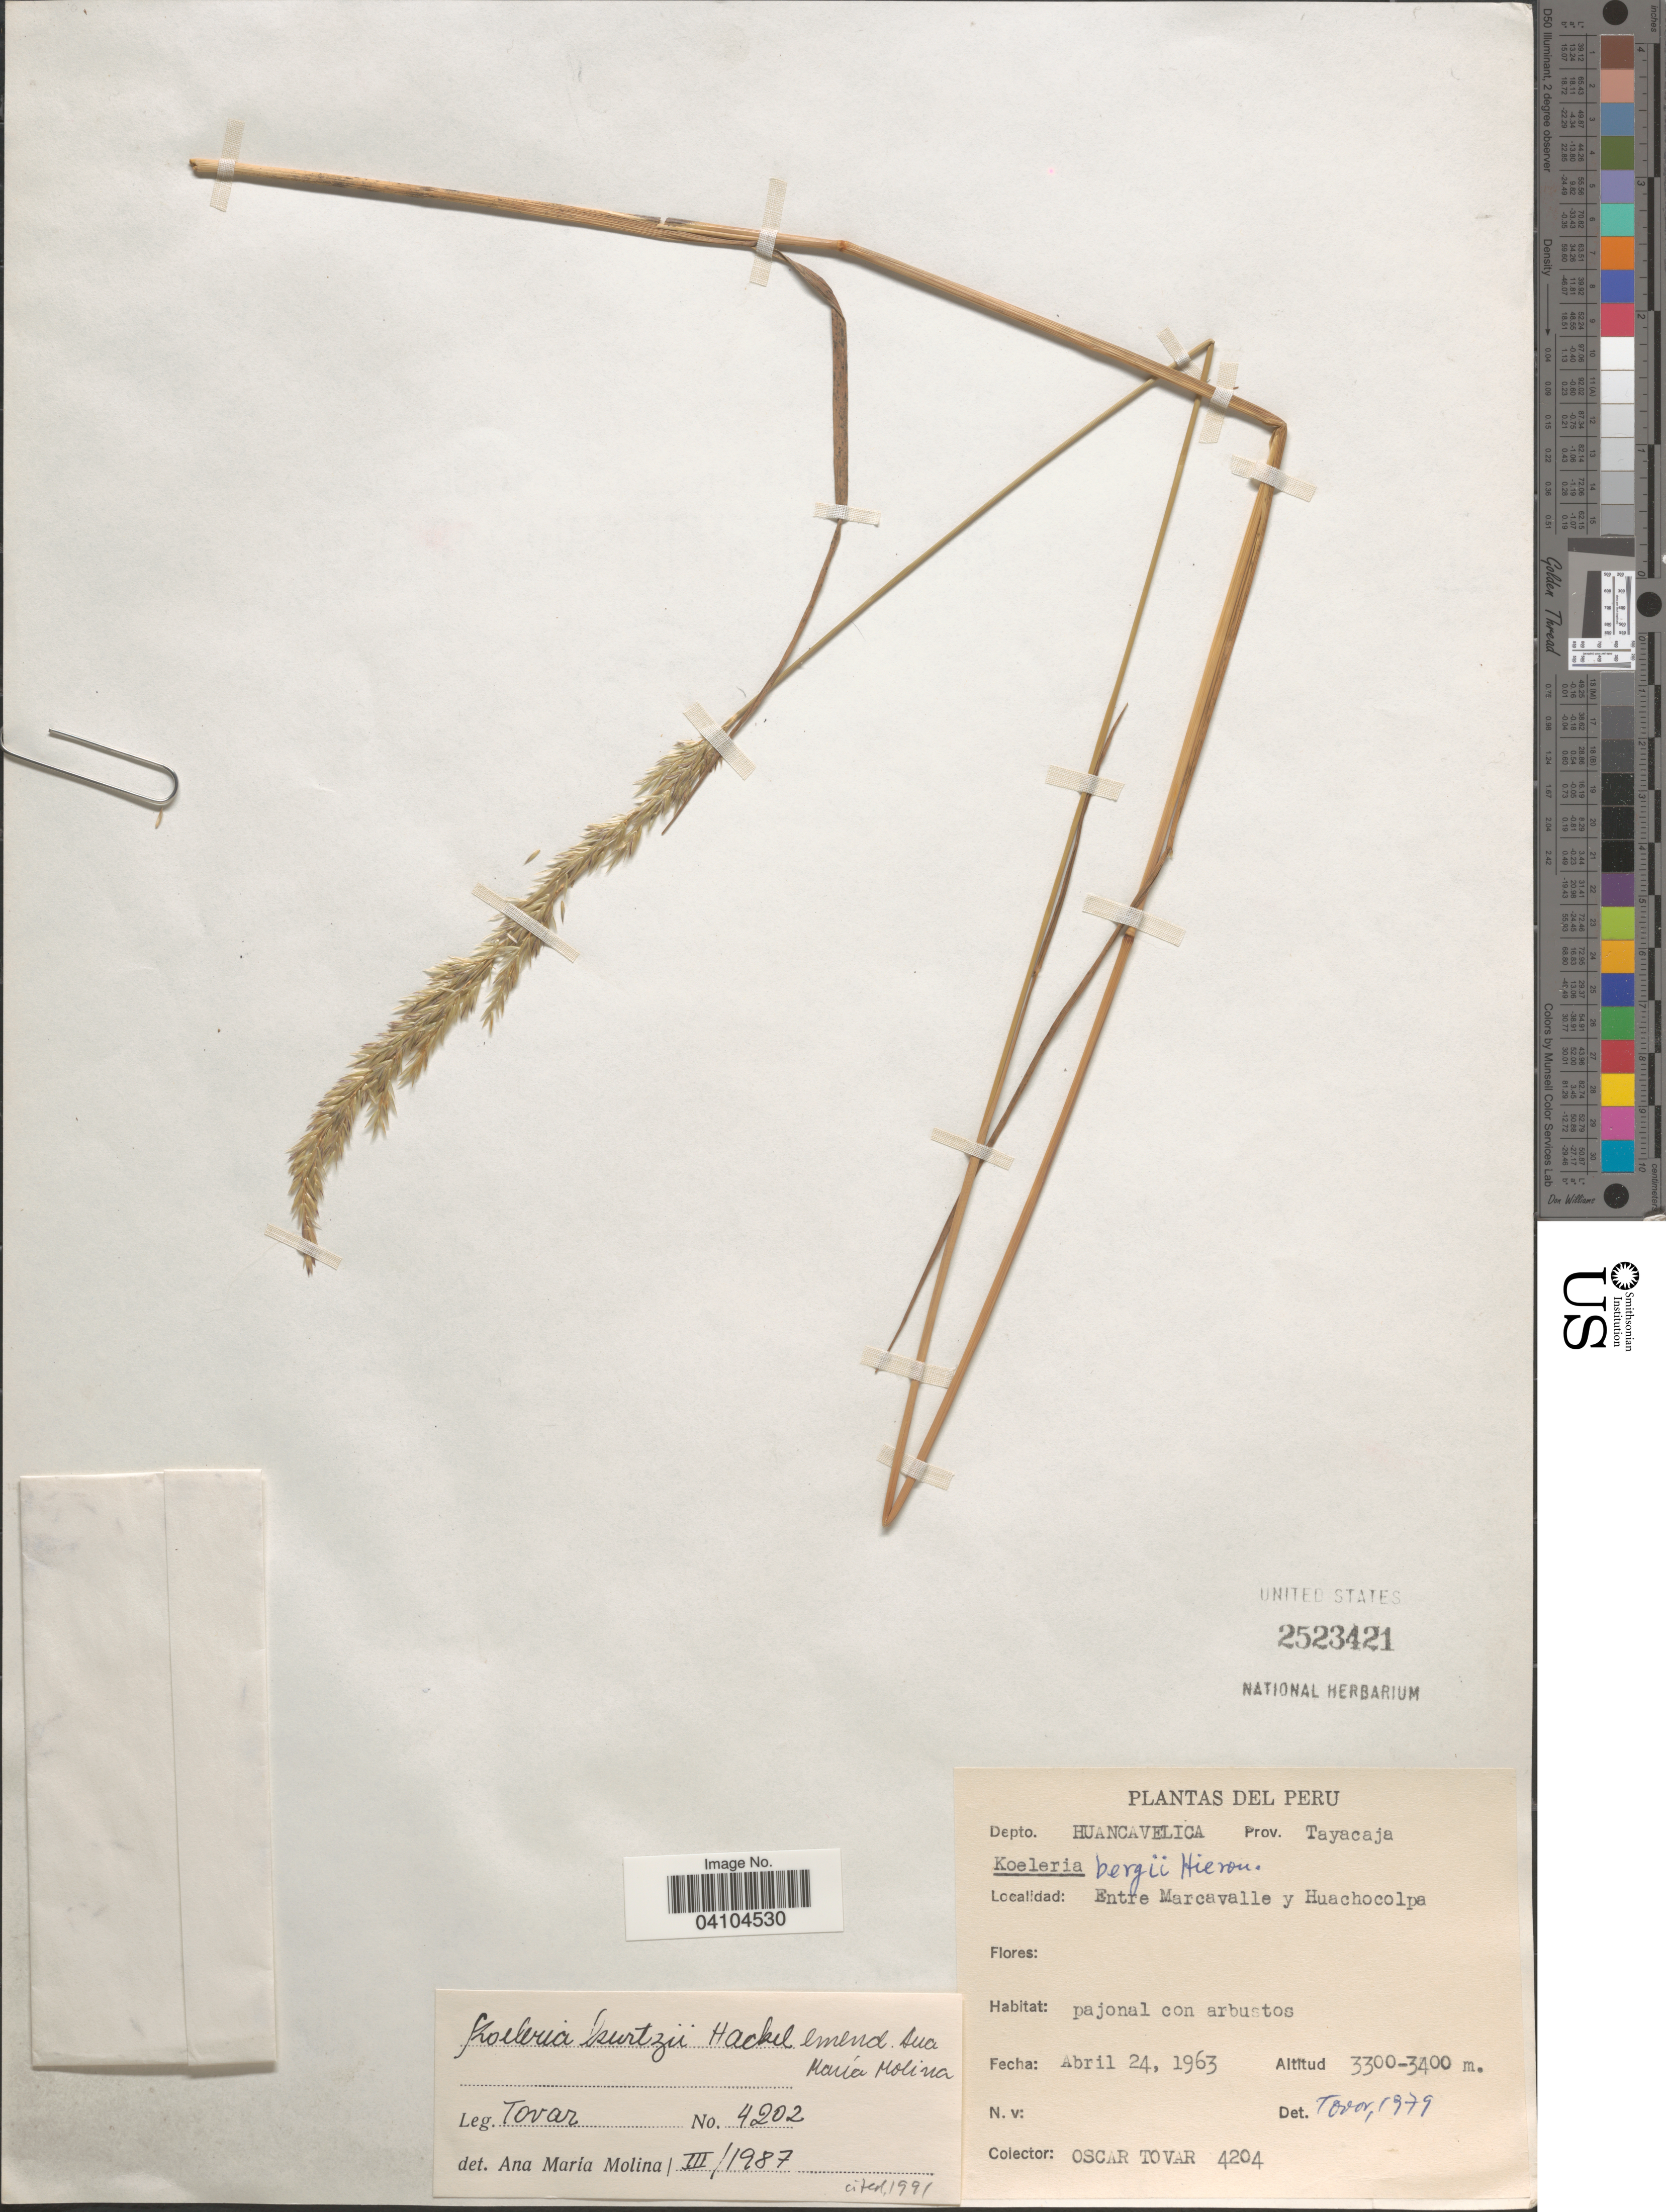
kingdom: Plantae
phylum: Tracheophyta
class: Liliopsida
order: Poales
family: Poaceae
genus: Koeleria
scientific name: Koeleria kurtzii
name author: Hack. ex Kurtz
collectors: Ó. Tovar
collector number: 4204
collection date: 1963-04-24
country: Peru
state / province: Huancavelica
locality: Depto. Huancavelica. Prov. Tayacaja. Entre Marcavalle y Huachocolpa.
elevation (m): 3300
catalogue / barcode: US 2523421